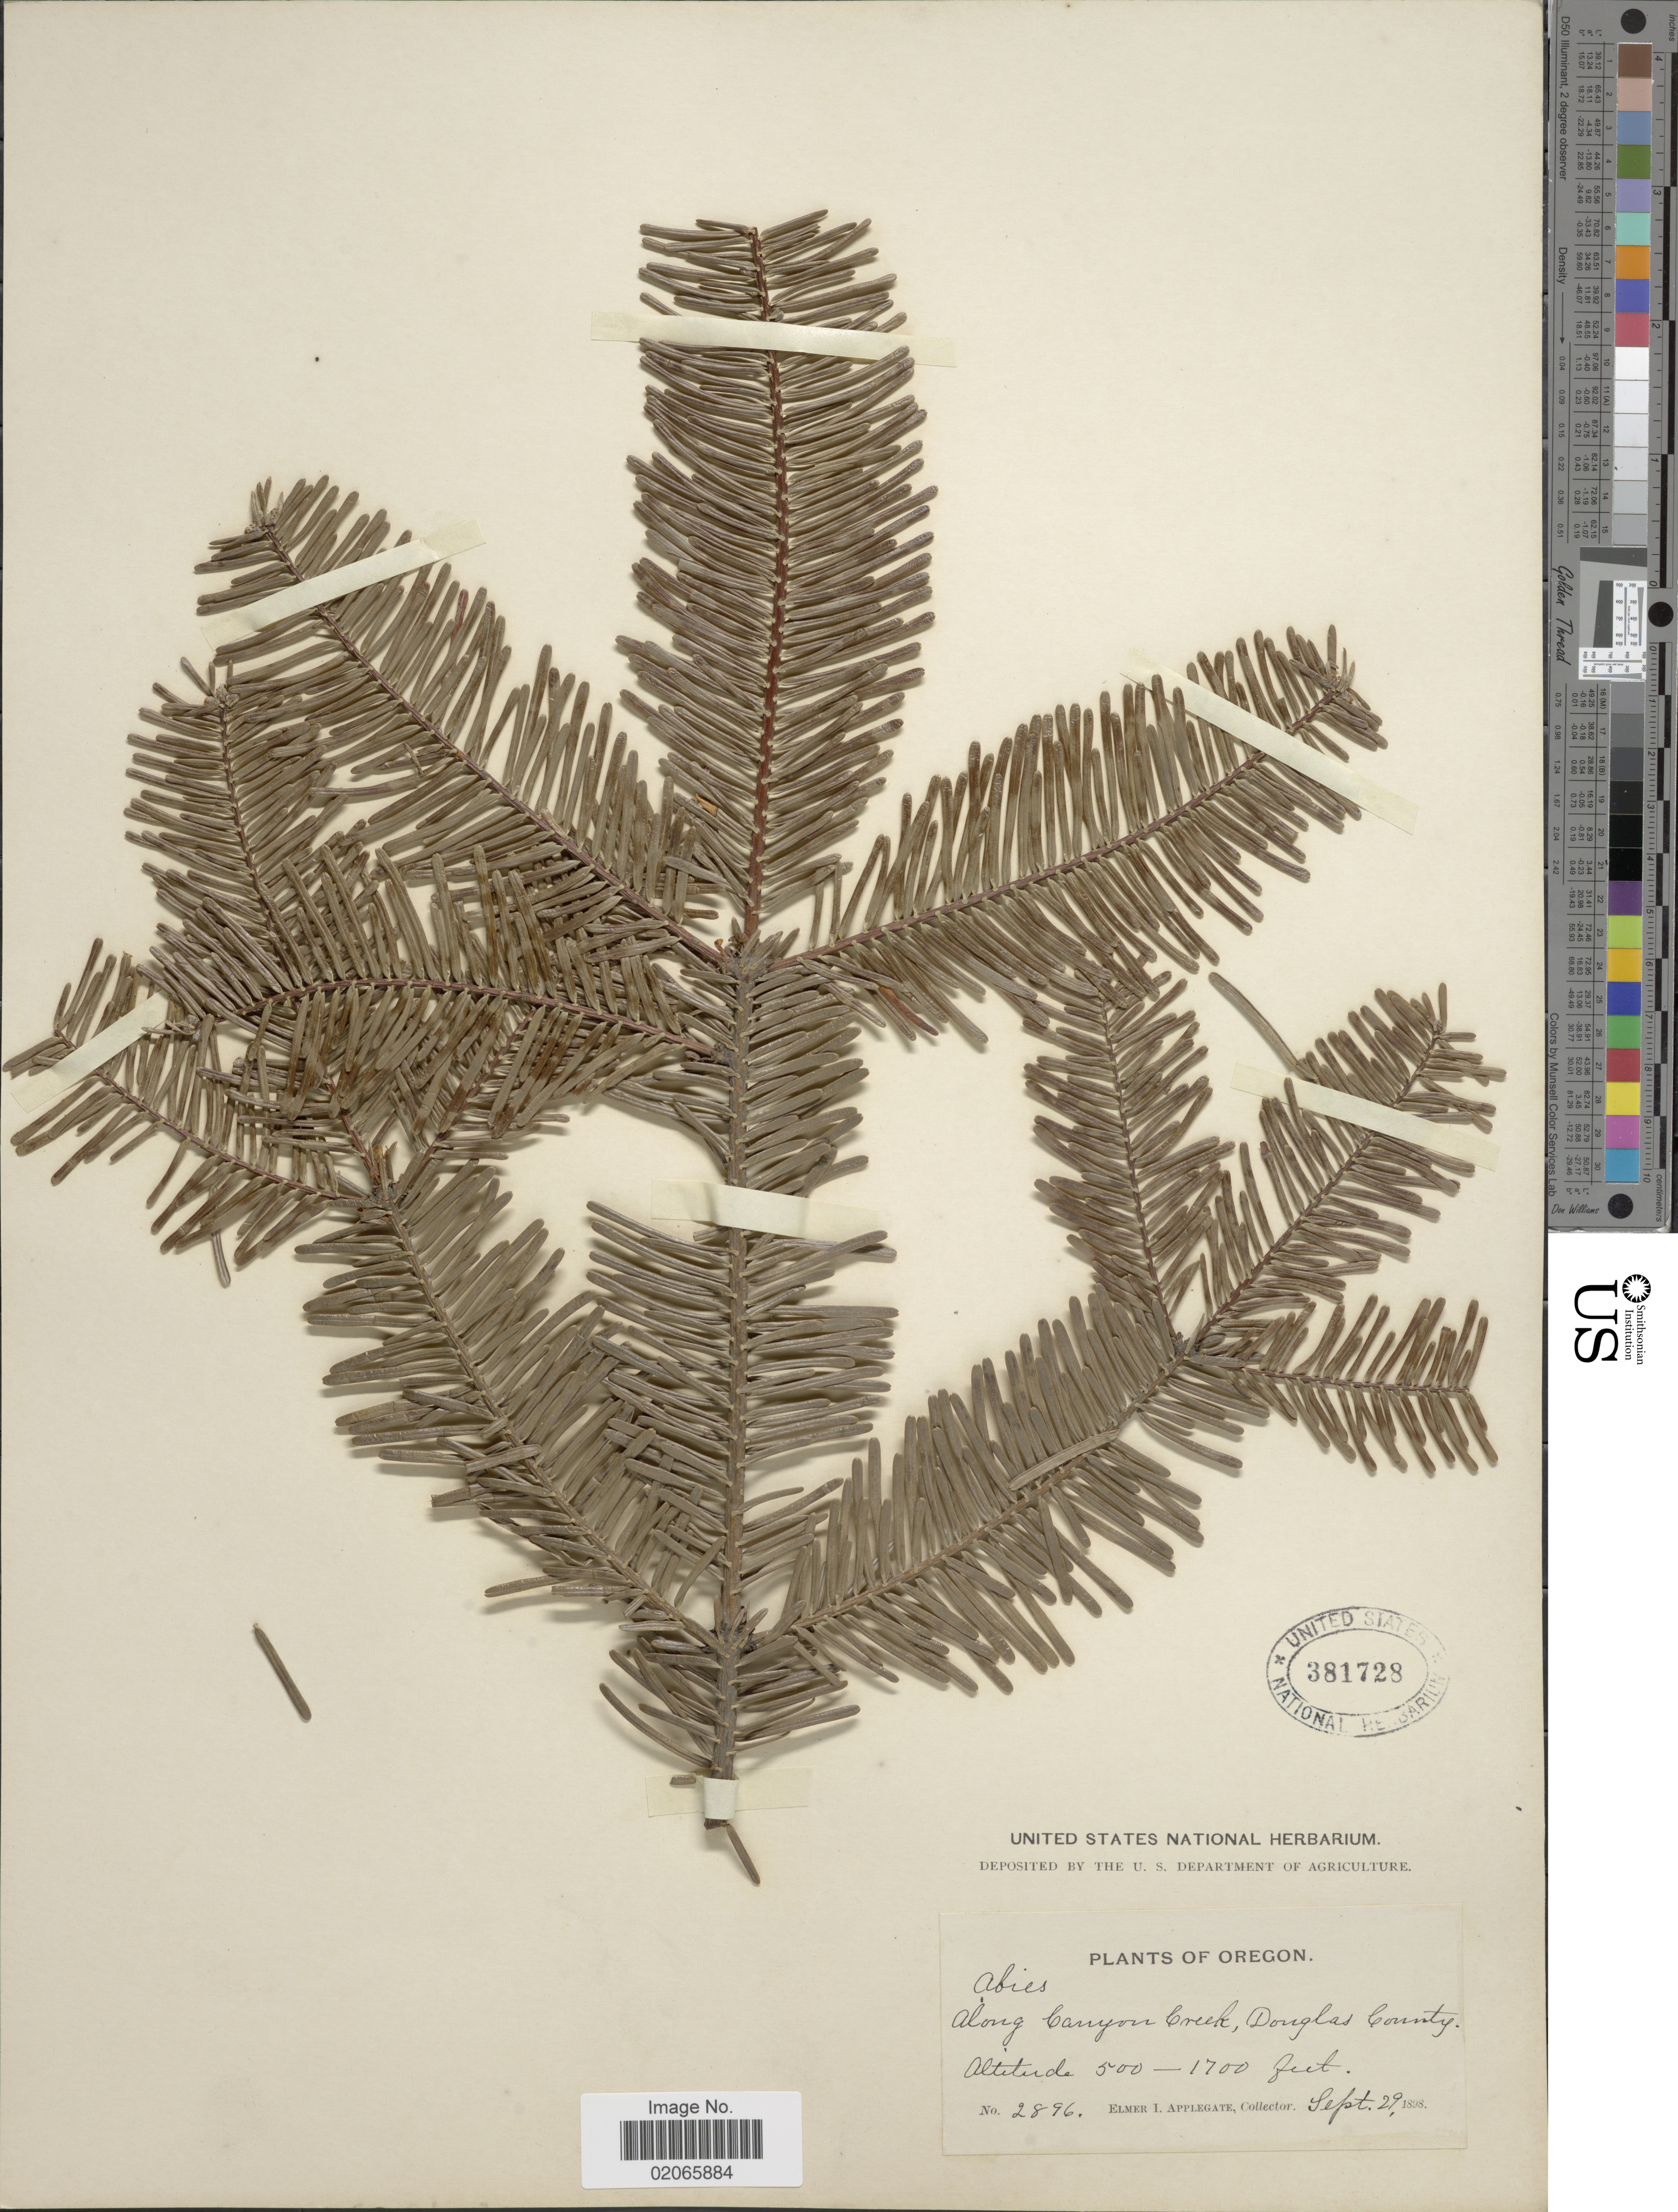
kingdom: Plantae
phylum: Tracheophyta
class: Pinopsida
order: Pinales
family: Pinaceae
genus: Abies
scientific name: Abies sp.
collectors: E. I. Applegate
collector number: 2896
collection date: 1898-09-29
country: United States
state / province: Oregon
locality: Along Canyon Creek, Douglas County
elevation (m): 152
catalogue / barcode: US 381728